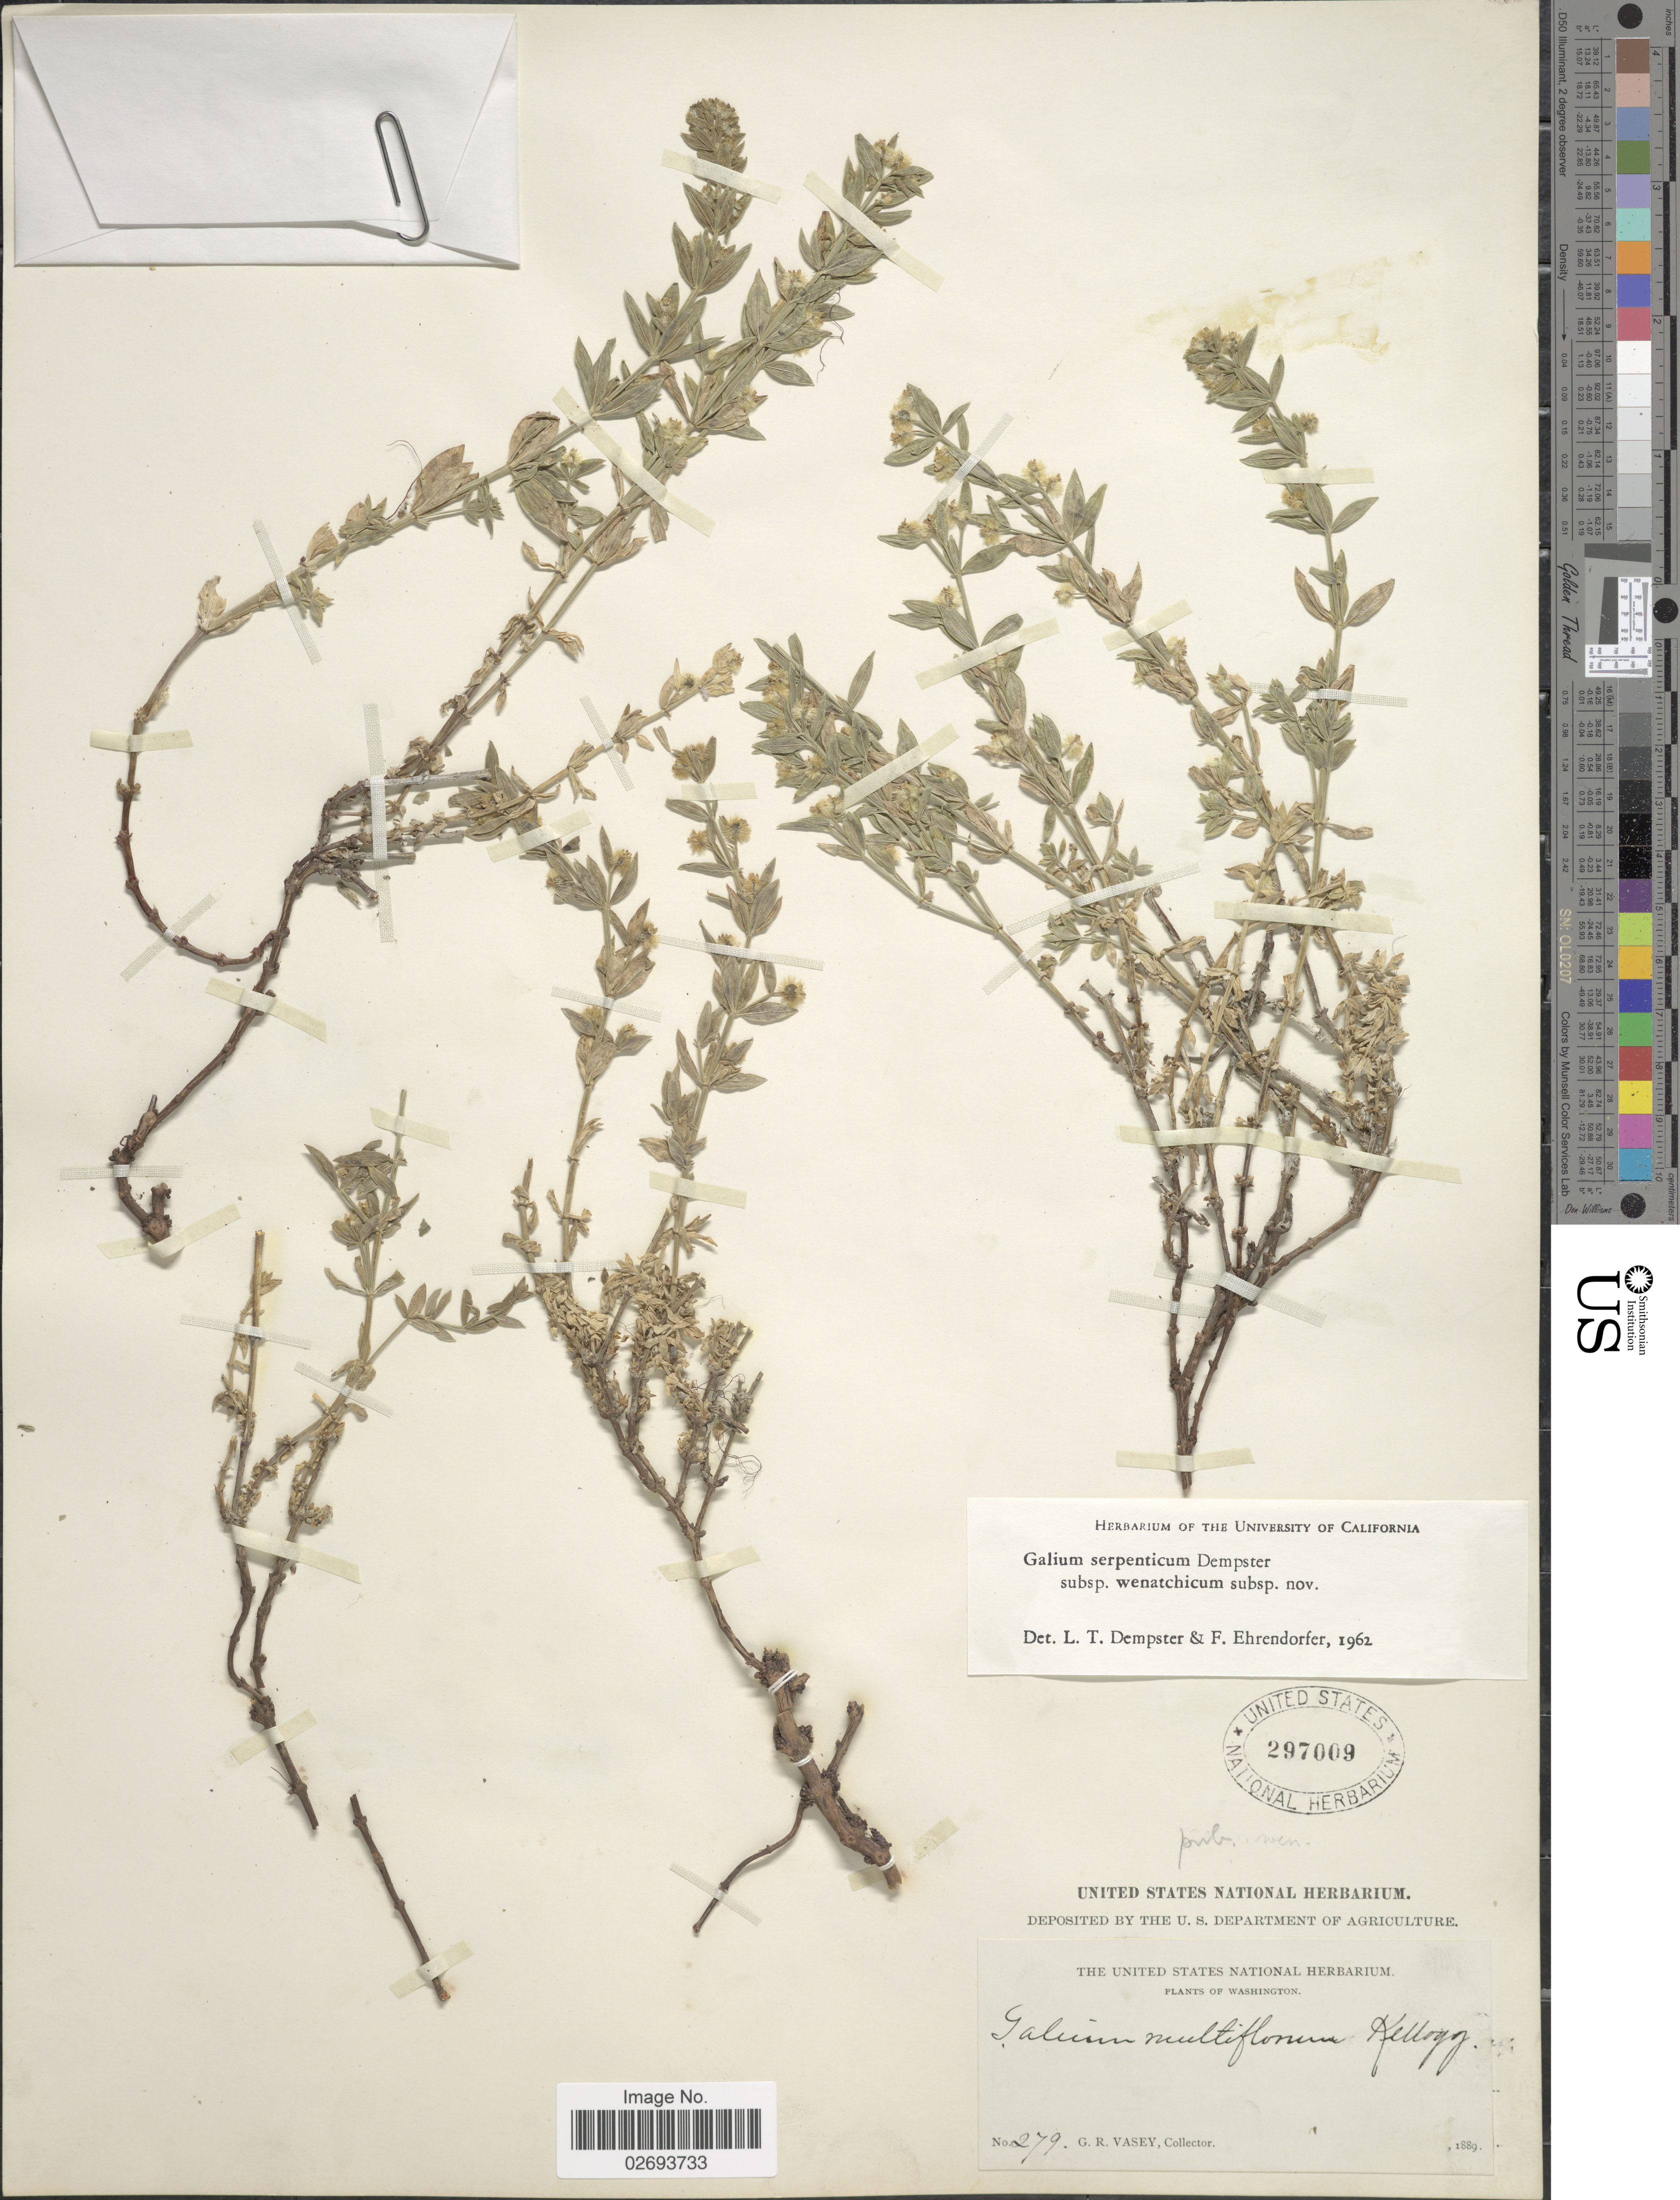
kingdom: Plantae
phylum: Tracheophyta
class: Magnoliopsida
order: Gentianales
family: Rubiaceae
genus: Galium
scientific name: Galium serpenticum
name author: Dempster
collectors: G. R. Vasey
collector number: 279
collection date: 1889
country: United States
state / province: Washington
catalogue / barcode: US 297009